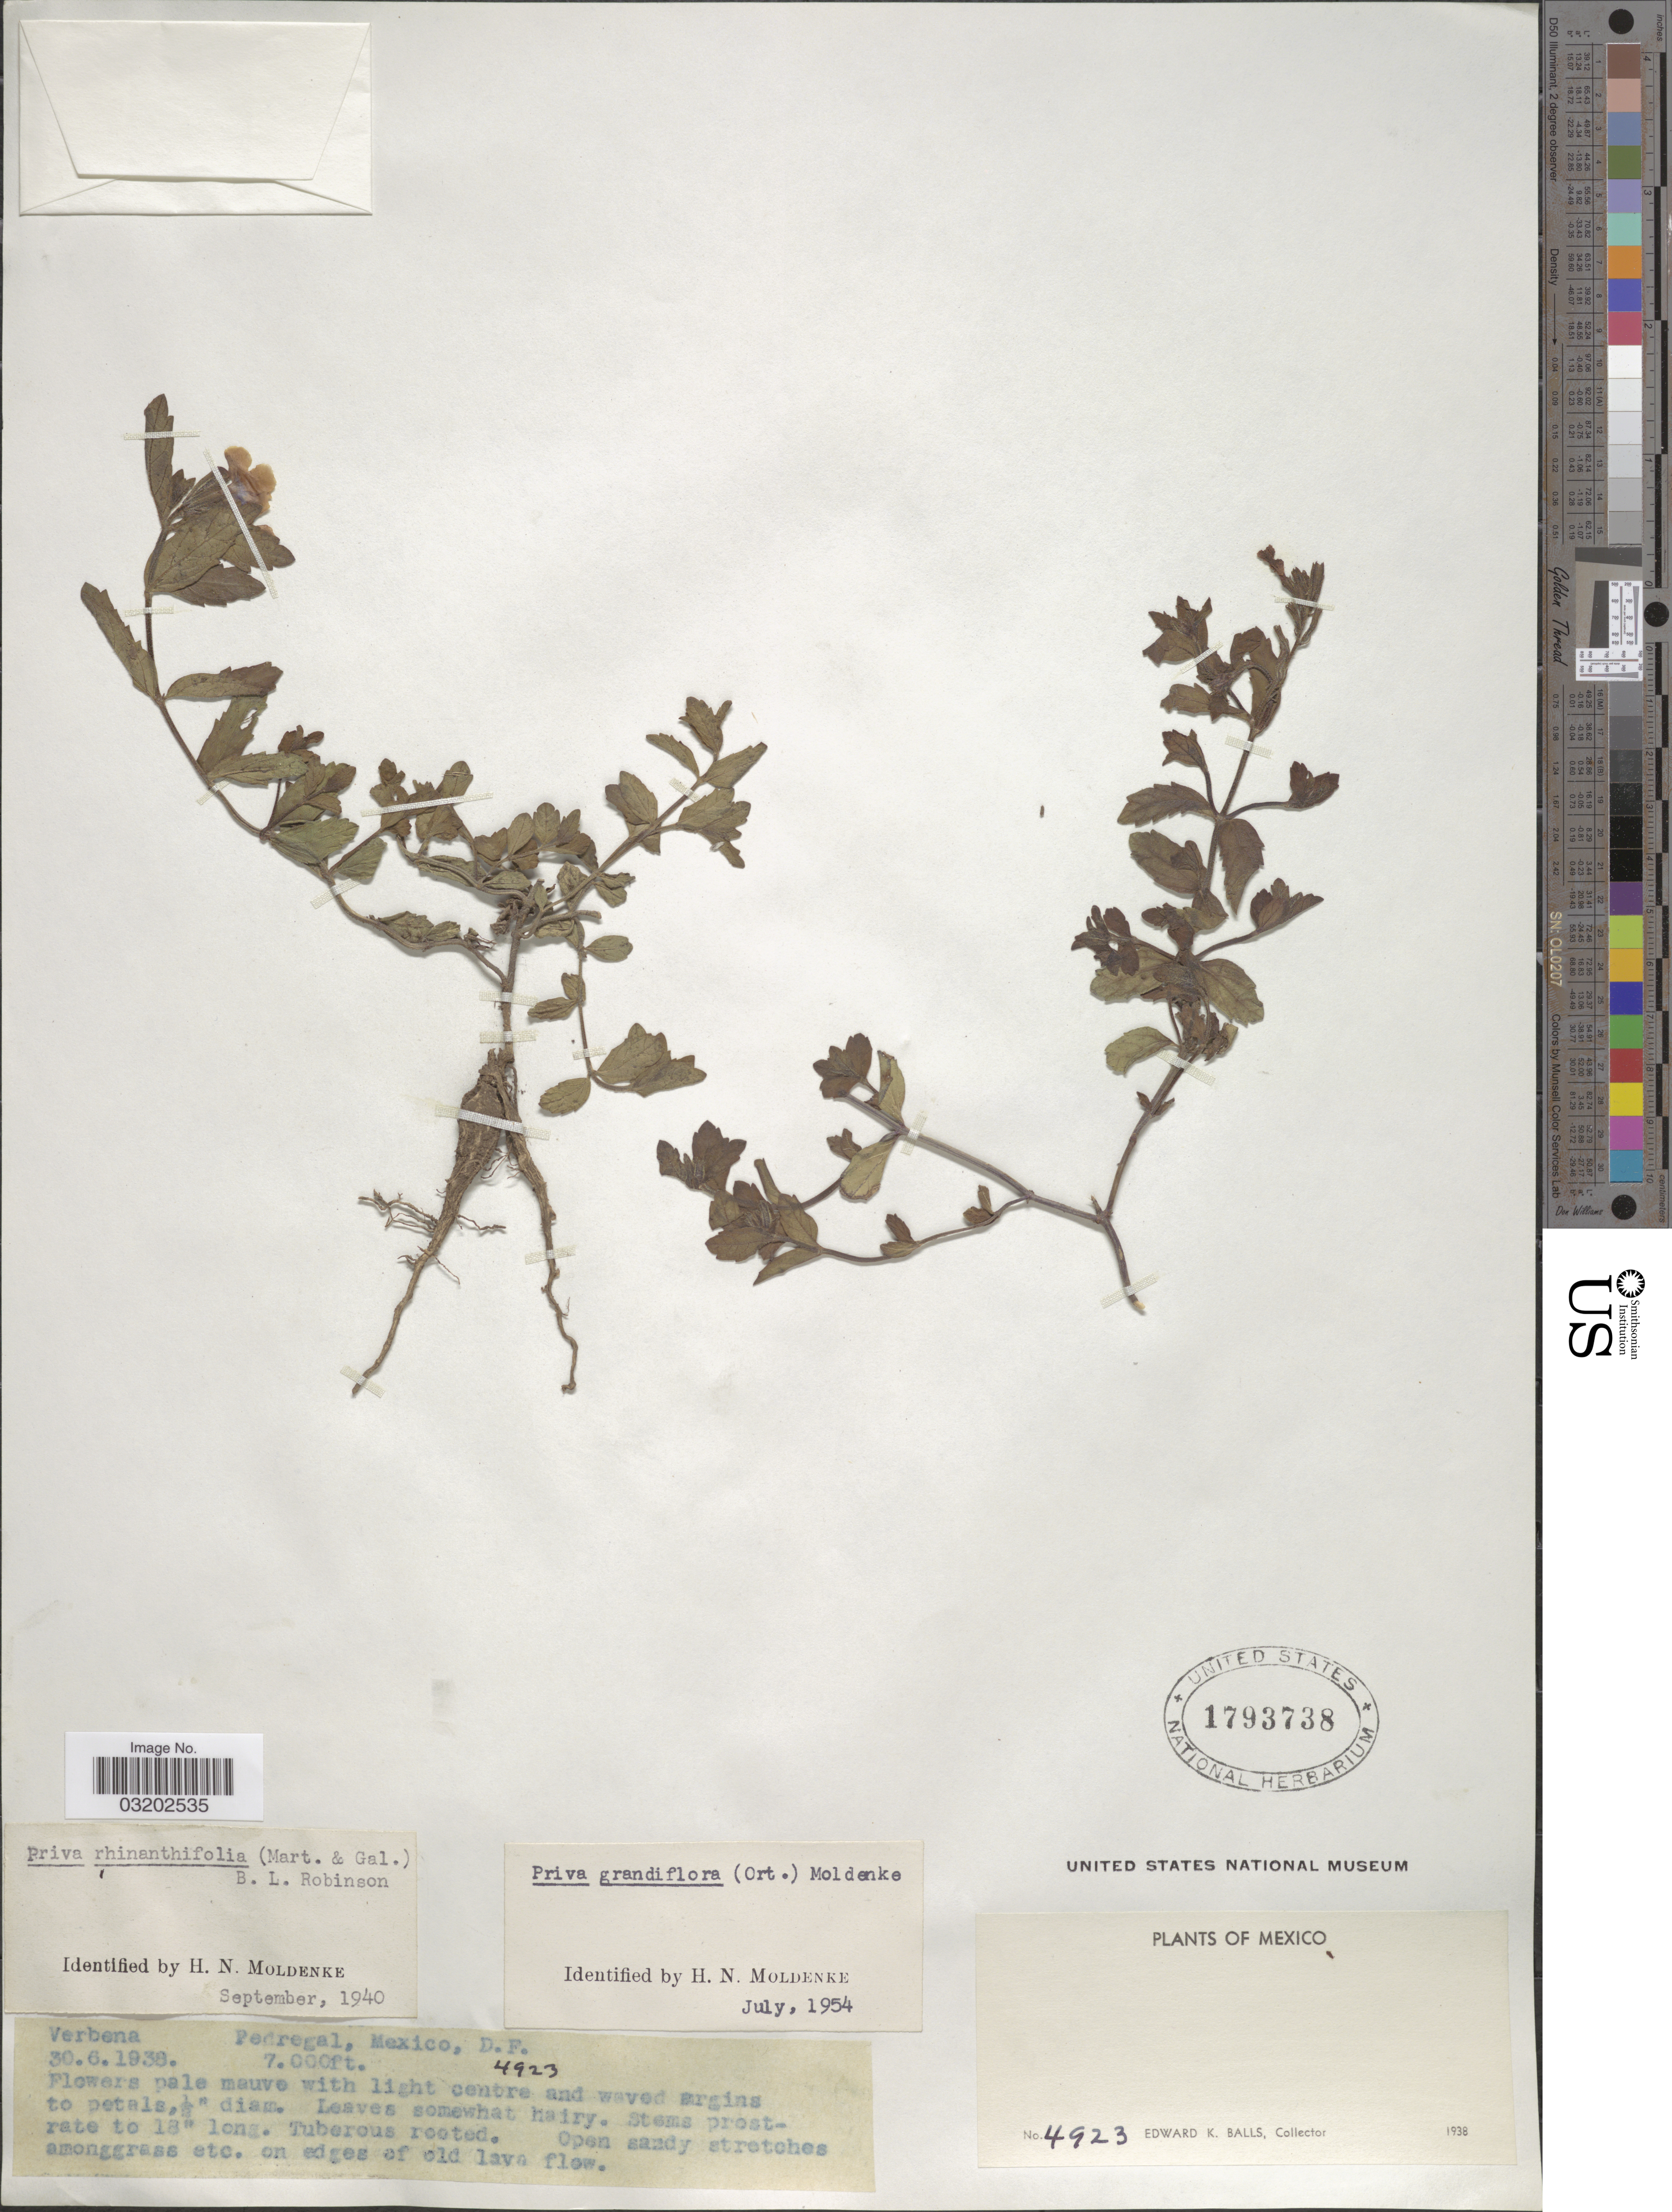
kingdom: Plantae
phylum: Tracheophyta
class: Magnoliopsida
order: Lamiales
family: Verbenaceae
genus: Priva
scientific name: Priva grandiflora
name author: Moldenke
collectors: E. K. Balls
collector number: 4923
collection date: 1938-06-30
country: Mexico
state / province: Distrito Federal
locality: Pedregal.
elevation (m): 2134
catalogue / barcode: US 1793738